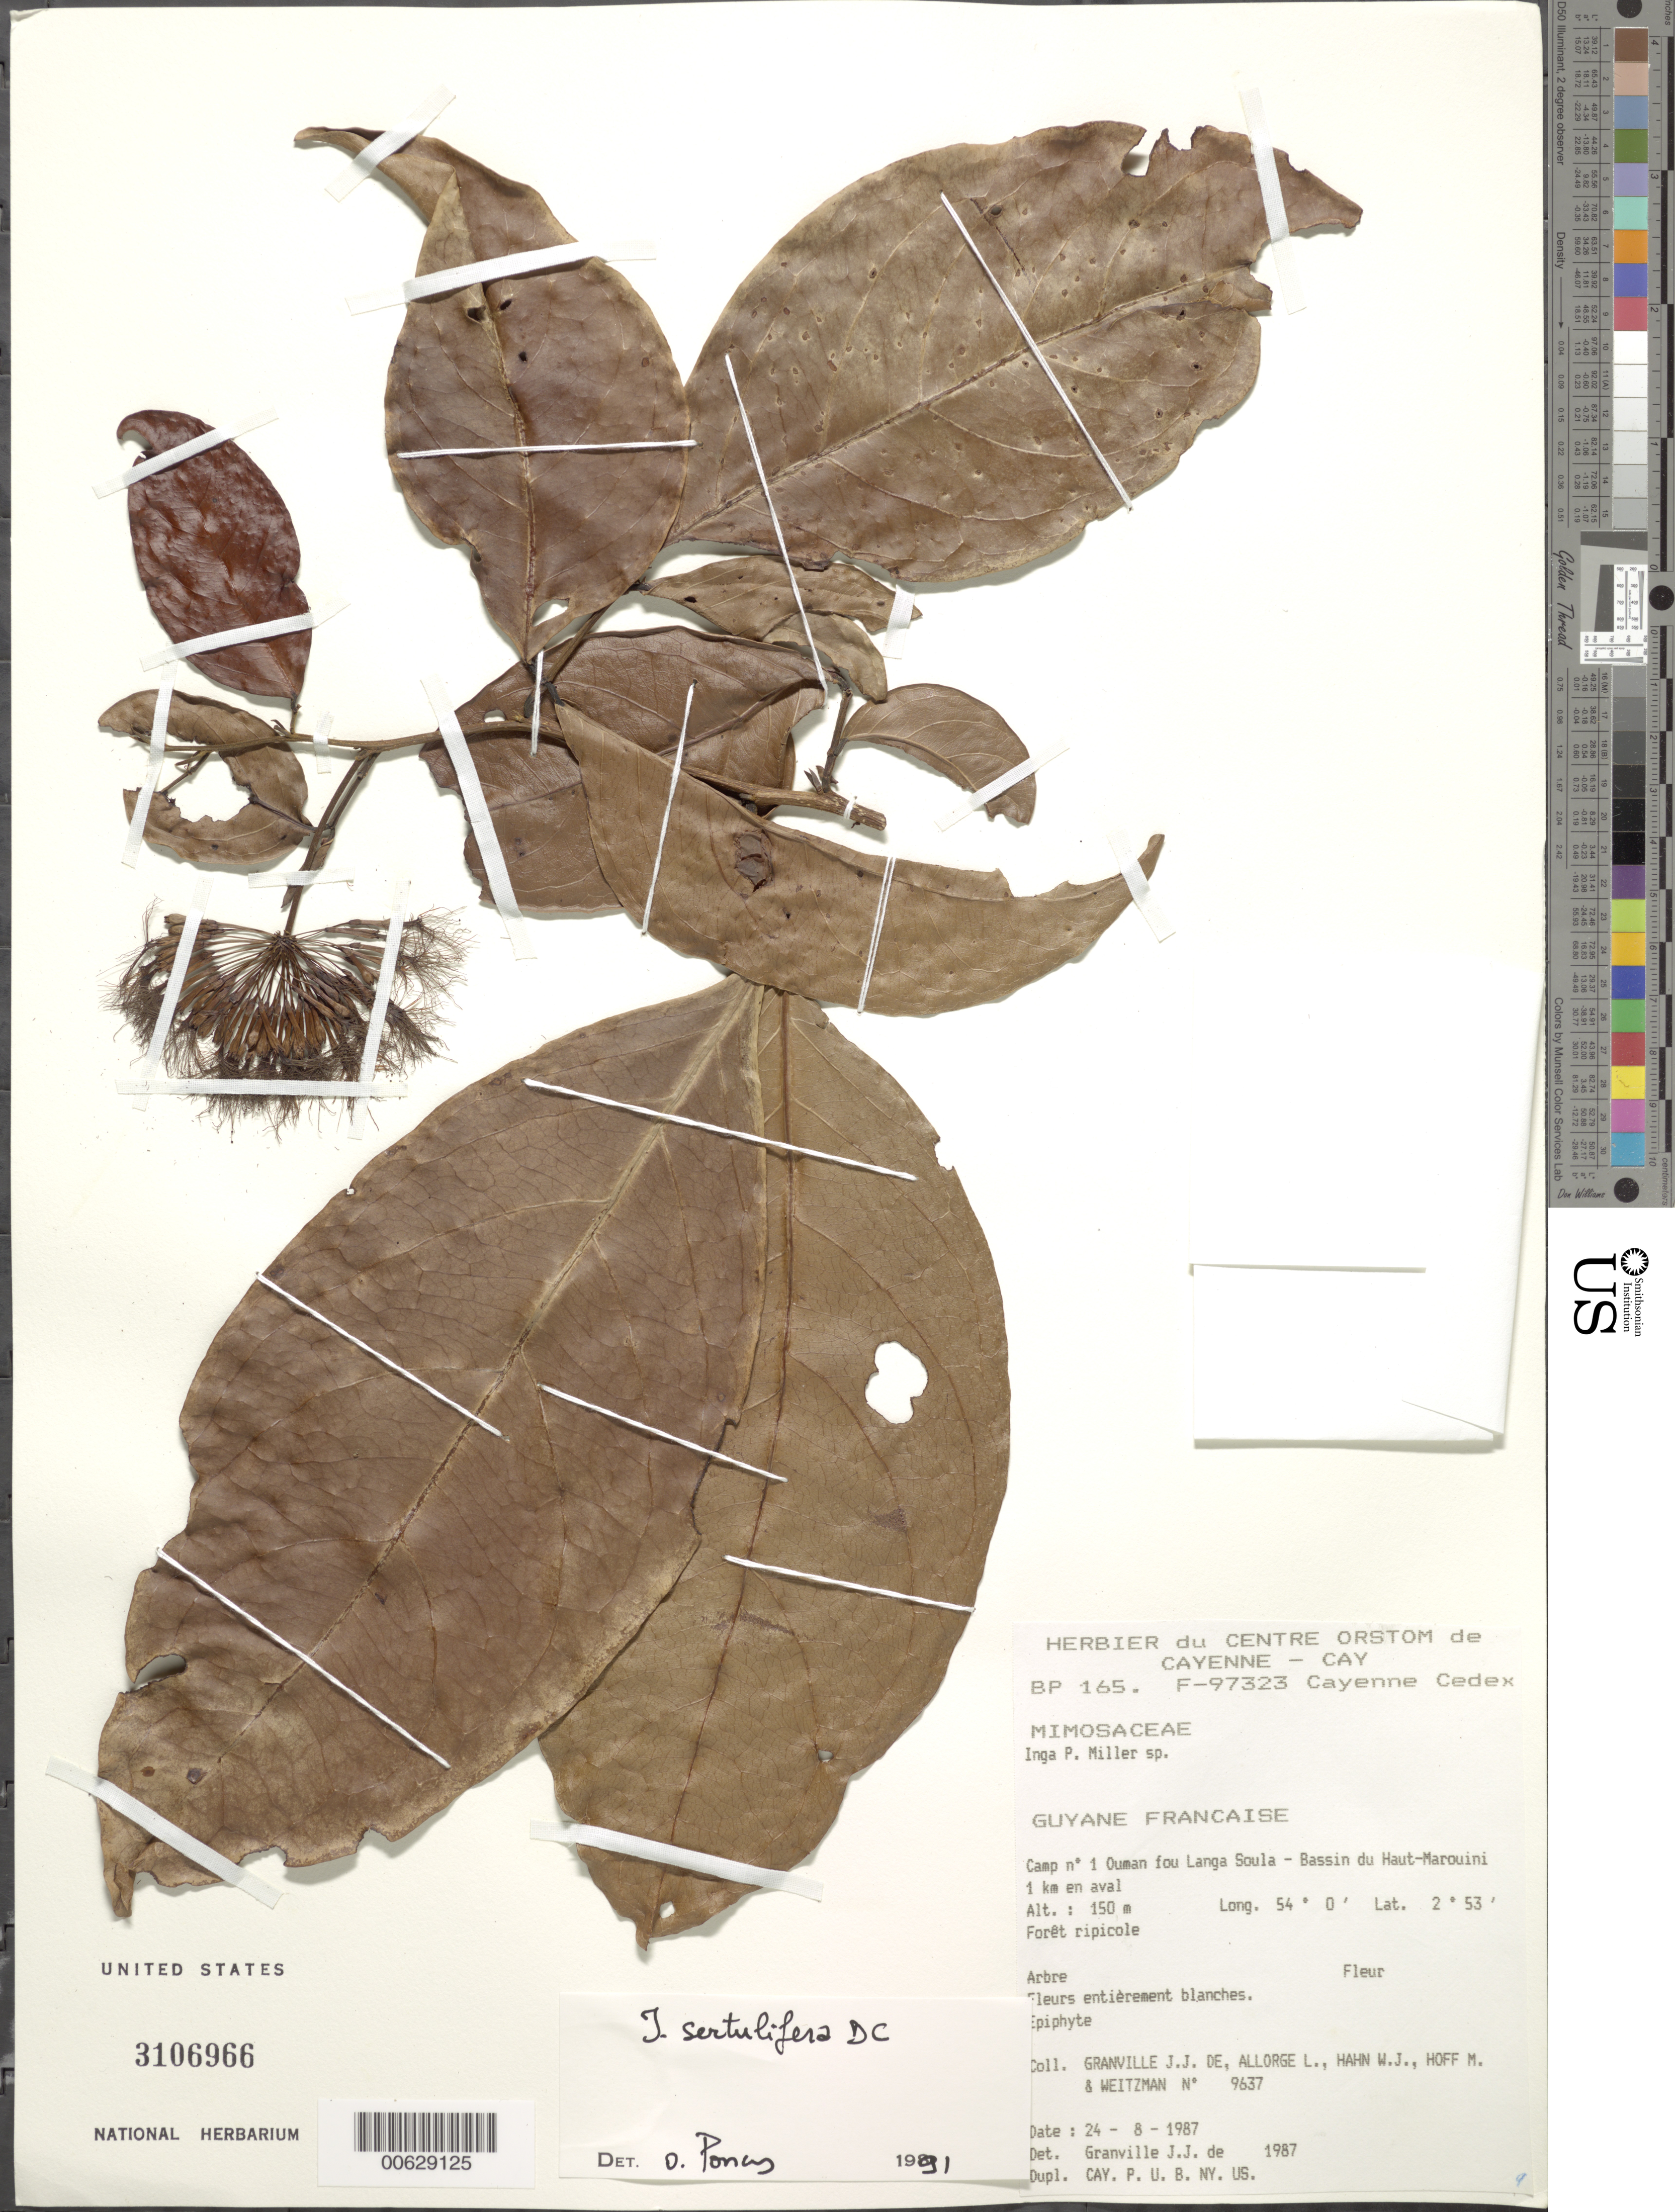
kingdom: Plantae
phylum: Tracheophyta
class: Magnoliopsida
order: Fabales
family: Fabaceae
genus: Inga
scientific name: Inga sertulifera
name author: DC.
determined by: Poncy, O.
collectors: J.-J. de Granville, L. Allorge, W. J. Hahn, M. Hoff & A. L. Weitzman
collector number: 9637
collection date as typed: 24-Aug-87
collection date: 1987-08-24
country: French Guiana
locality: Ouman fou Langa Soula, Camp #1, Bassin du Haut-Marouini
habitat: Forêt ripicole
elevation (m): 150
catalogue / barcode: US 3106966